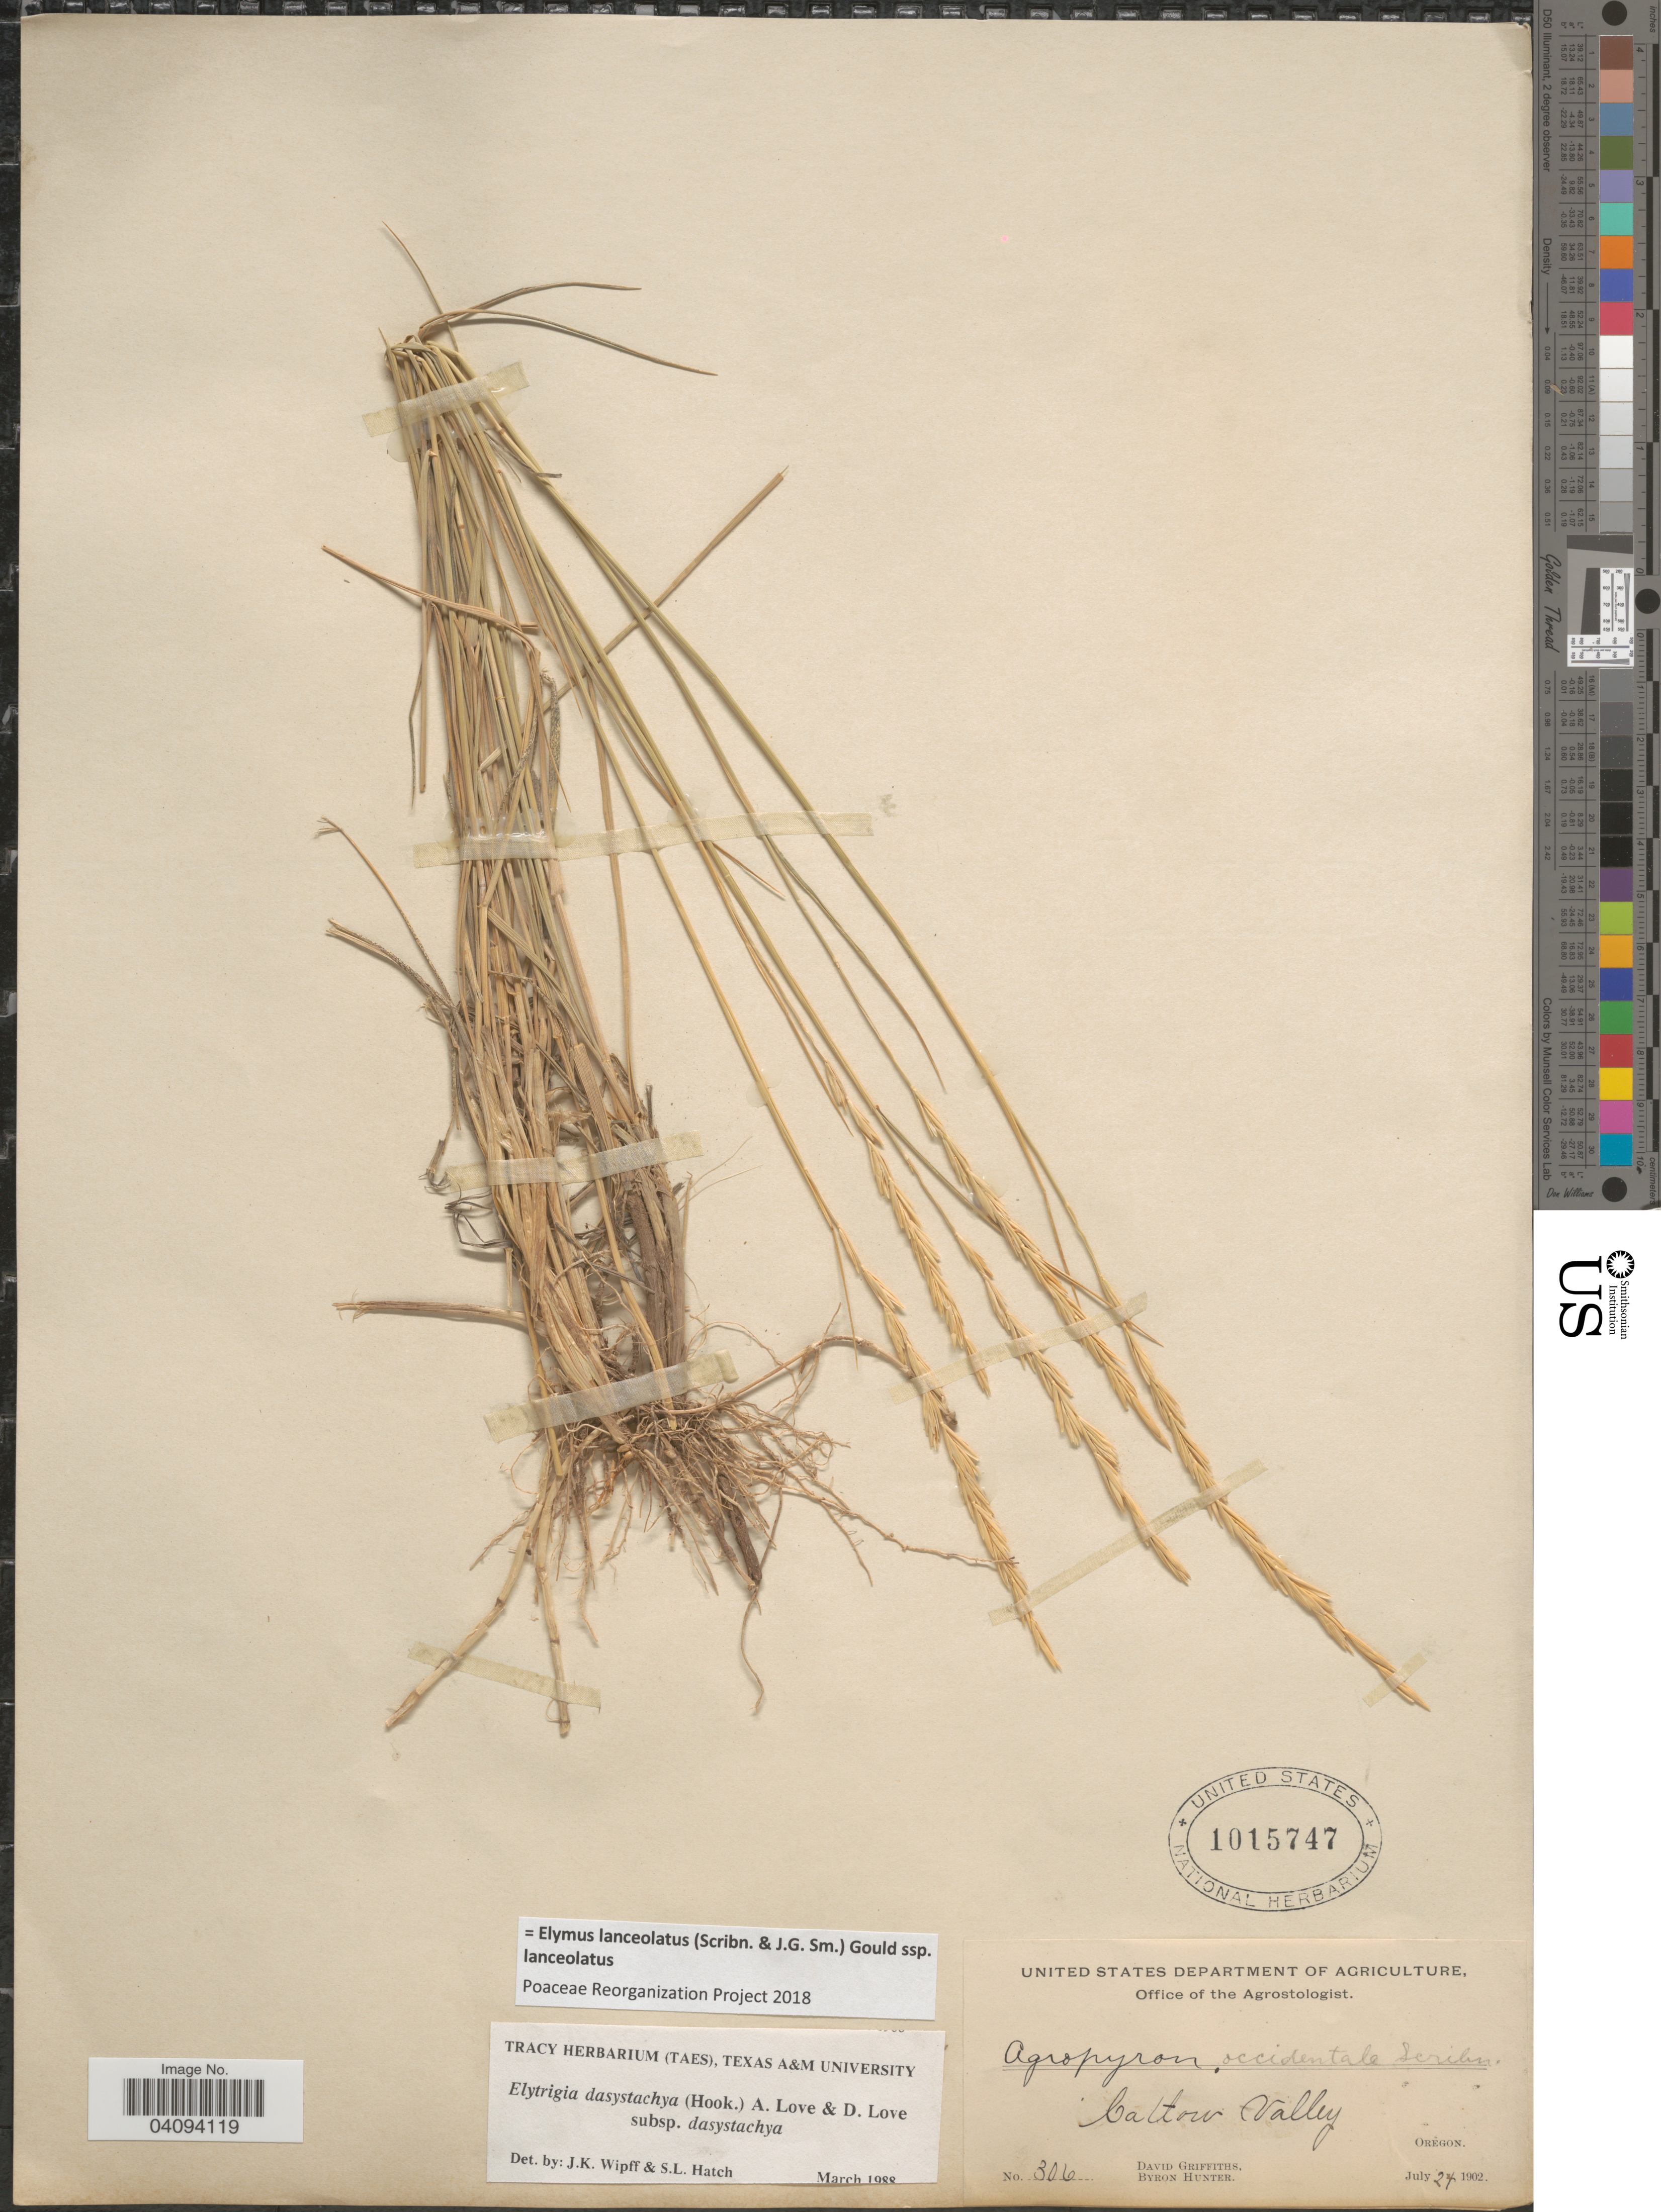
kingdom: Plantae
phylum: Tracheophyta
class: Liliopsida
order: Poales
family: Poaceae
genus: Elymus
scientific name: Elymus lanceolatus subsp. lanceolatus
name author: (Scribn. & J.G. Sm.) Gould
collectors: D. Griffiths & B. Hunter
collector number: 306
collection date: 1902-07-24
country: United States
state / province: Oregon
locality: Caltow Valley.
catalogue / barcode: US 1015747